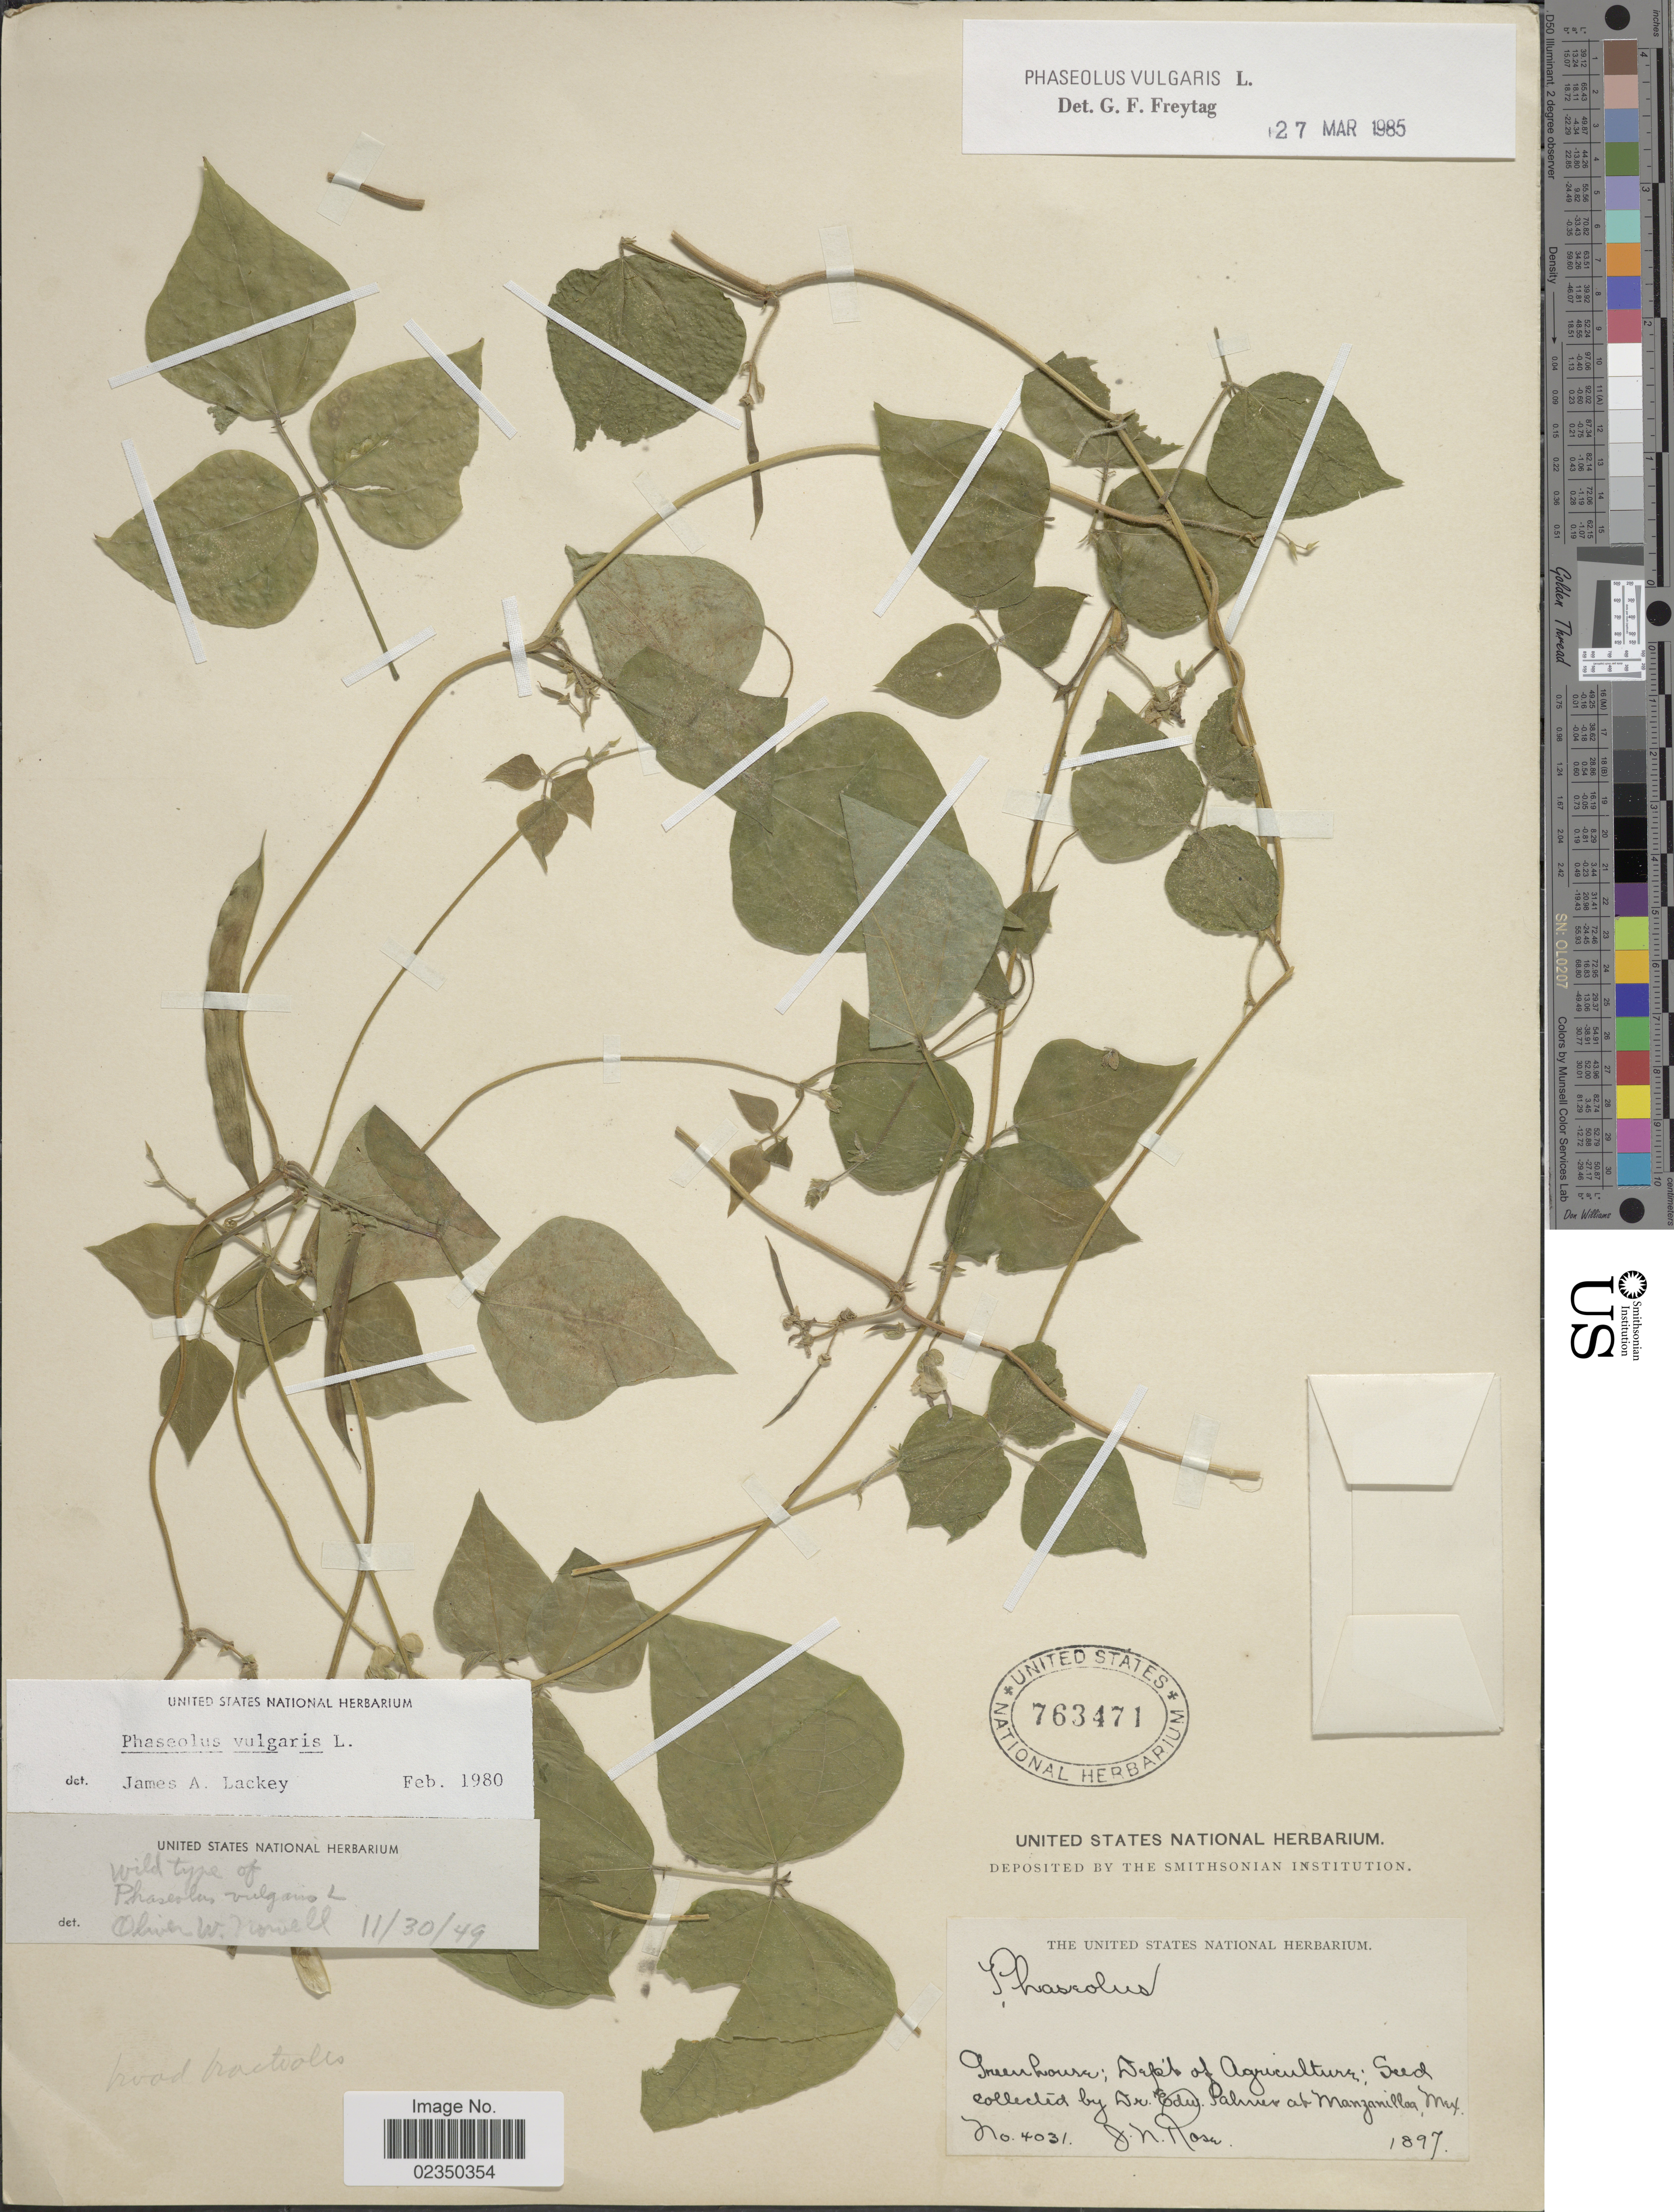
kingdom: Plantae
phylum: Tracheophyta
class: Magnoliopsida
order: Fabales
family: Fabaceae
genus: Phaseolus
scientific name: Phaseolus vulgaris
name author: L.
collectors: J. N. Rose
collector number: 4031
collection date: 1897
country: Mexico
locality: Greenhouse: Dept. of Agriculture.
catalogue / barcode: US 763471